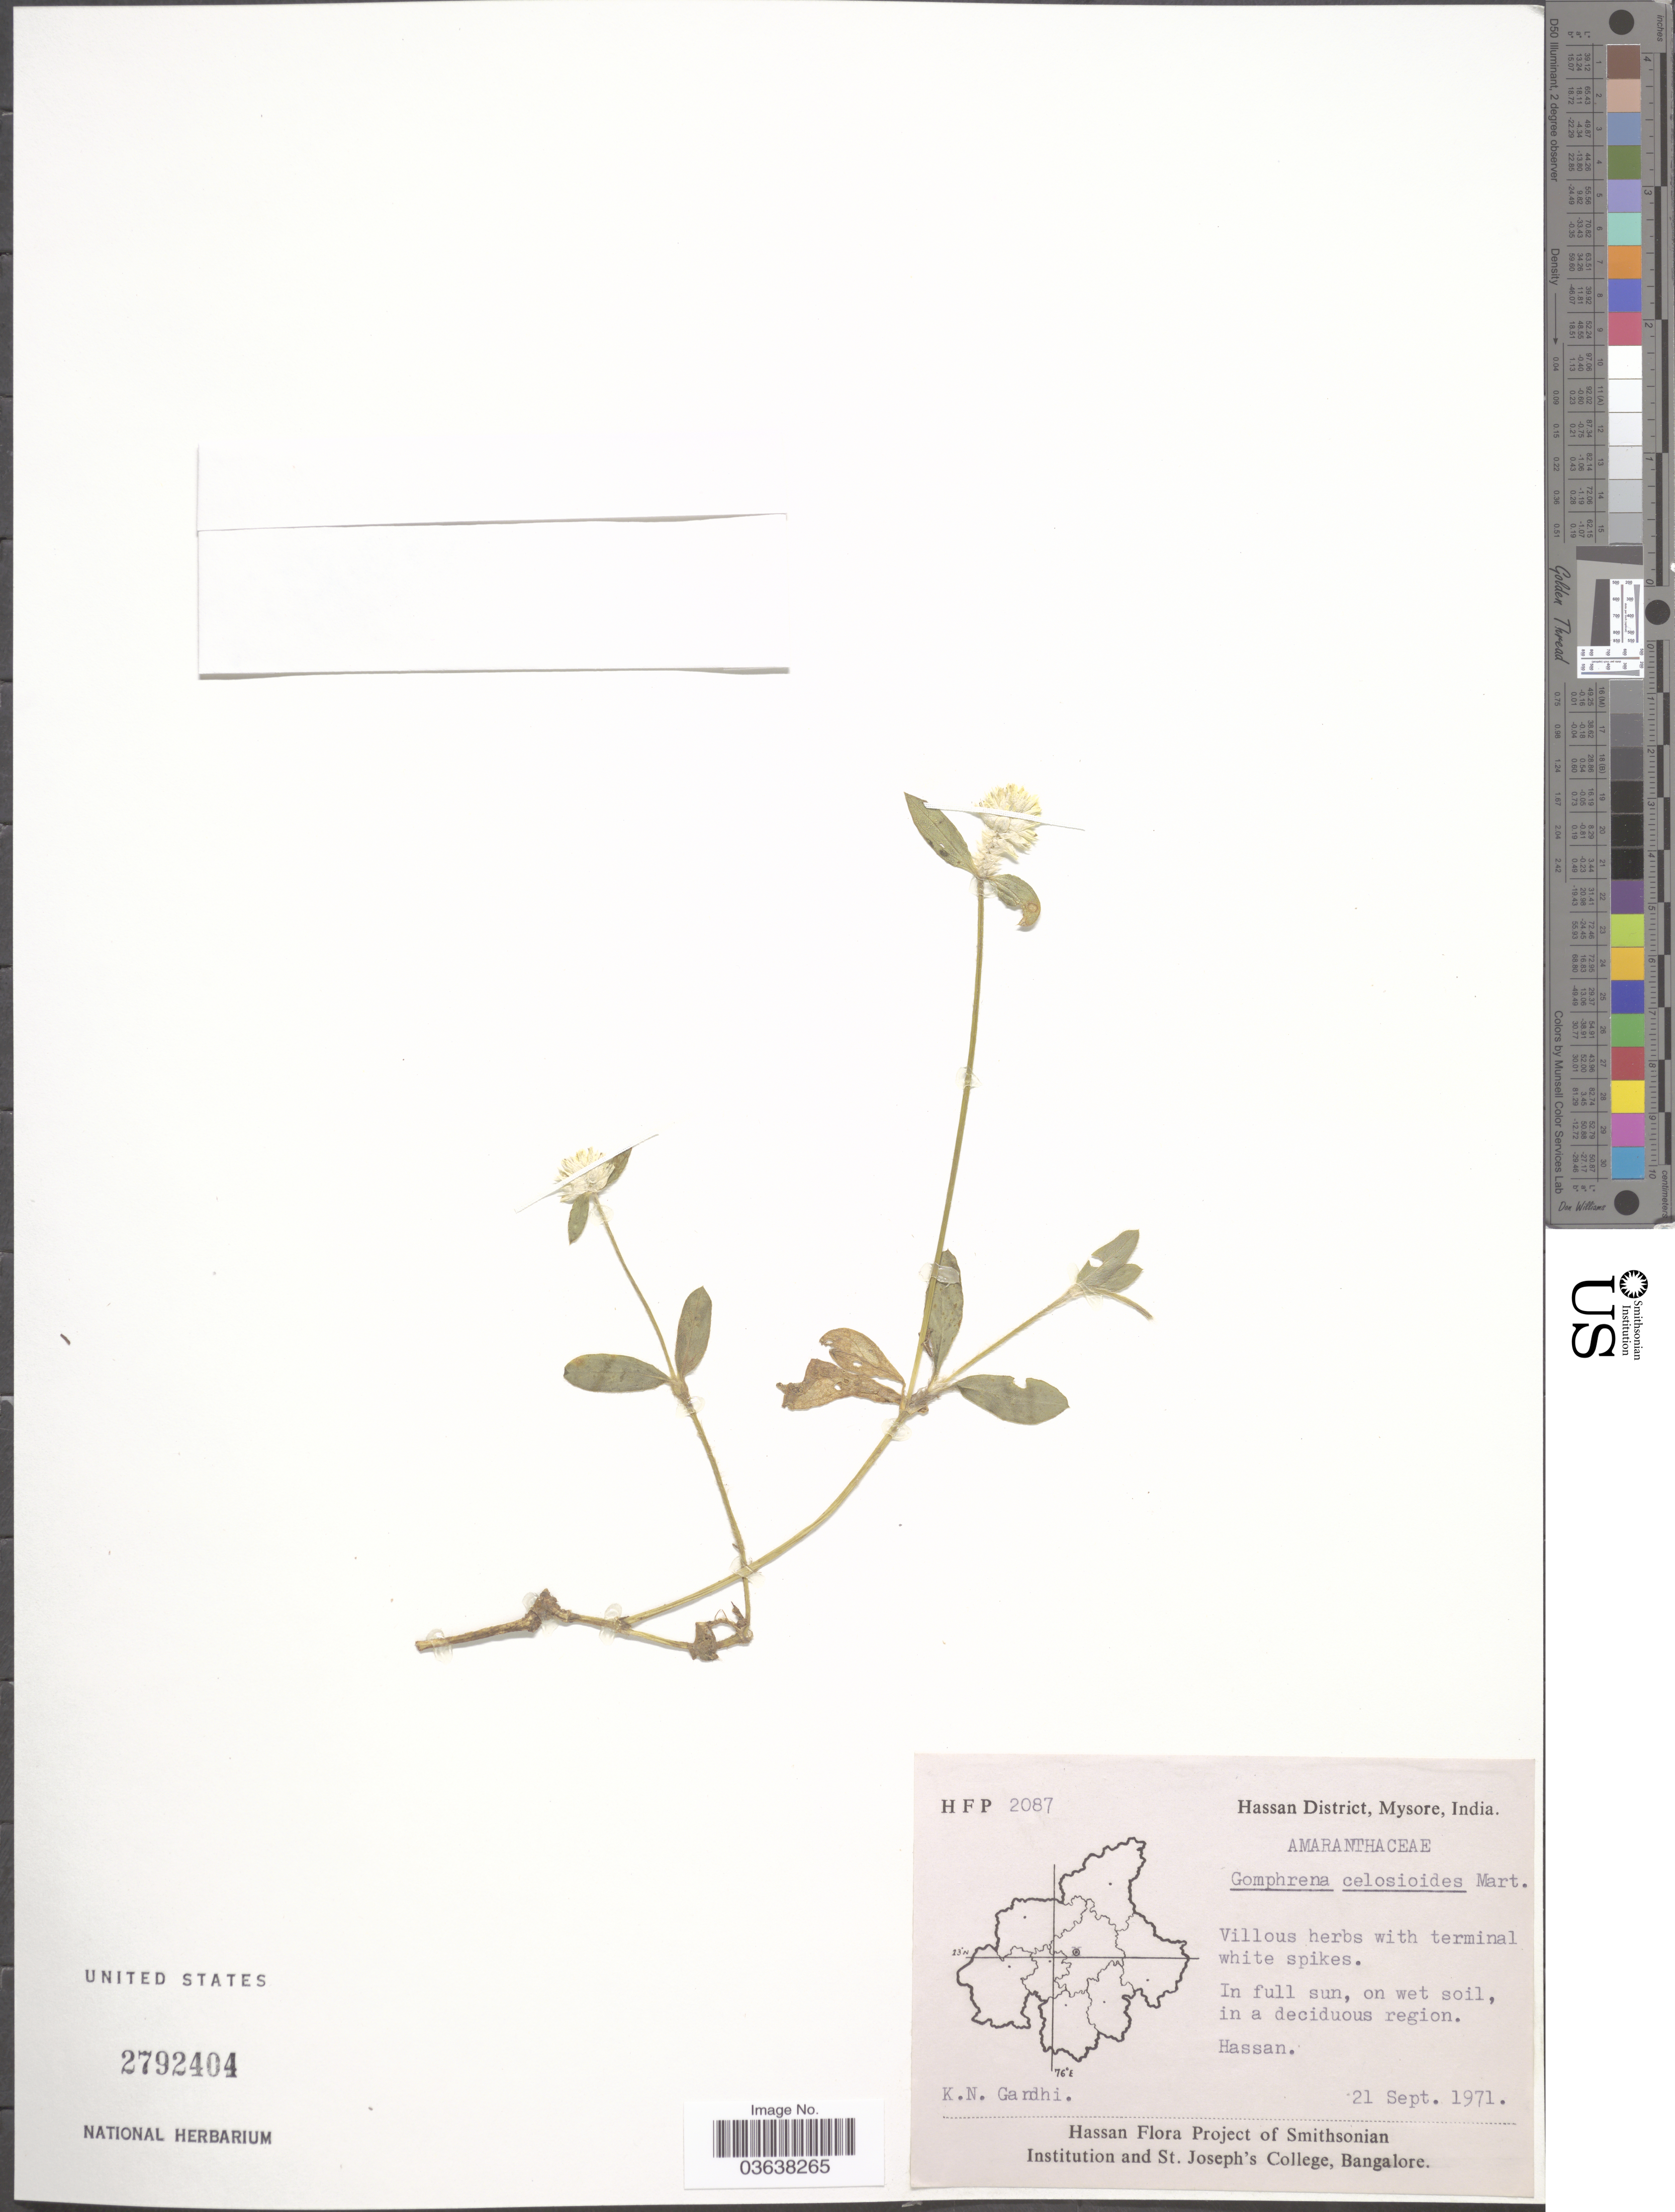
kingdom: Plantae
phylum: Tracheophyta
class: Magnoliopsida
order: Caryophyllales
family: Amaranthaceae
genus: Gomphrena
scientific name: Gomphrena celosioides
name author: Mart.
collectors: K. N. Gandhi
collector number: HFP 2087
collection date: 1971-09-21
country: India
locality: Hassan District, Mysore. Hassan.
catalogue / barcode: US 2792404